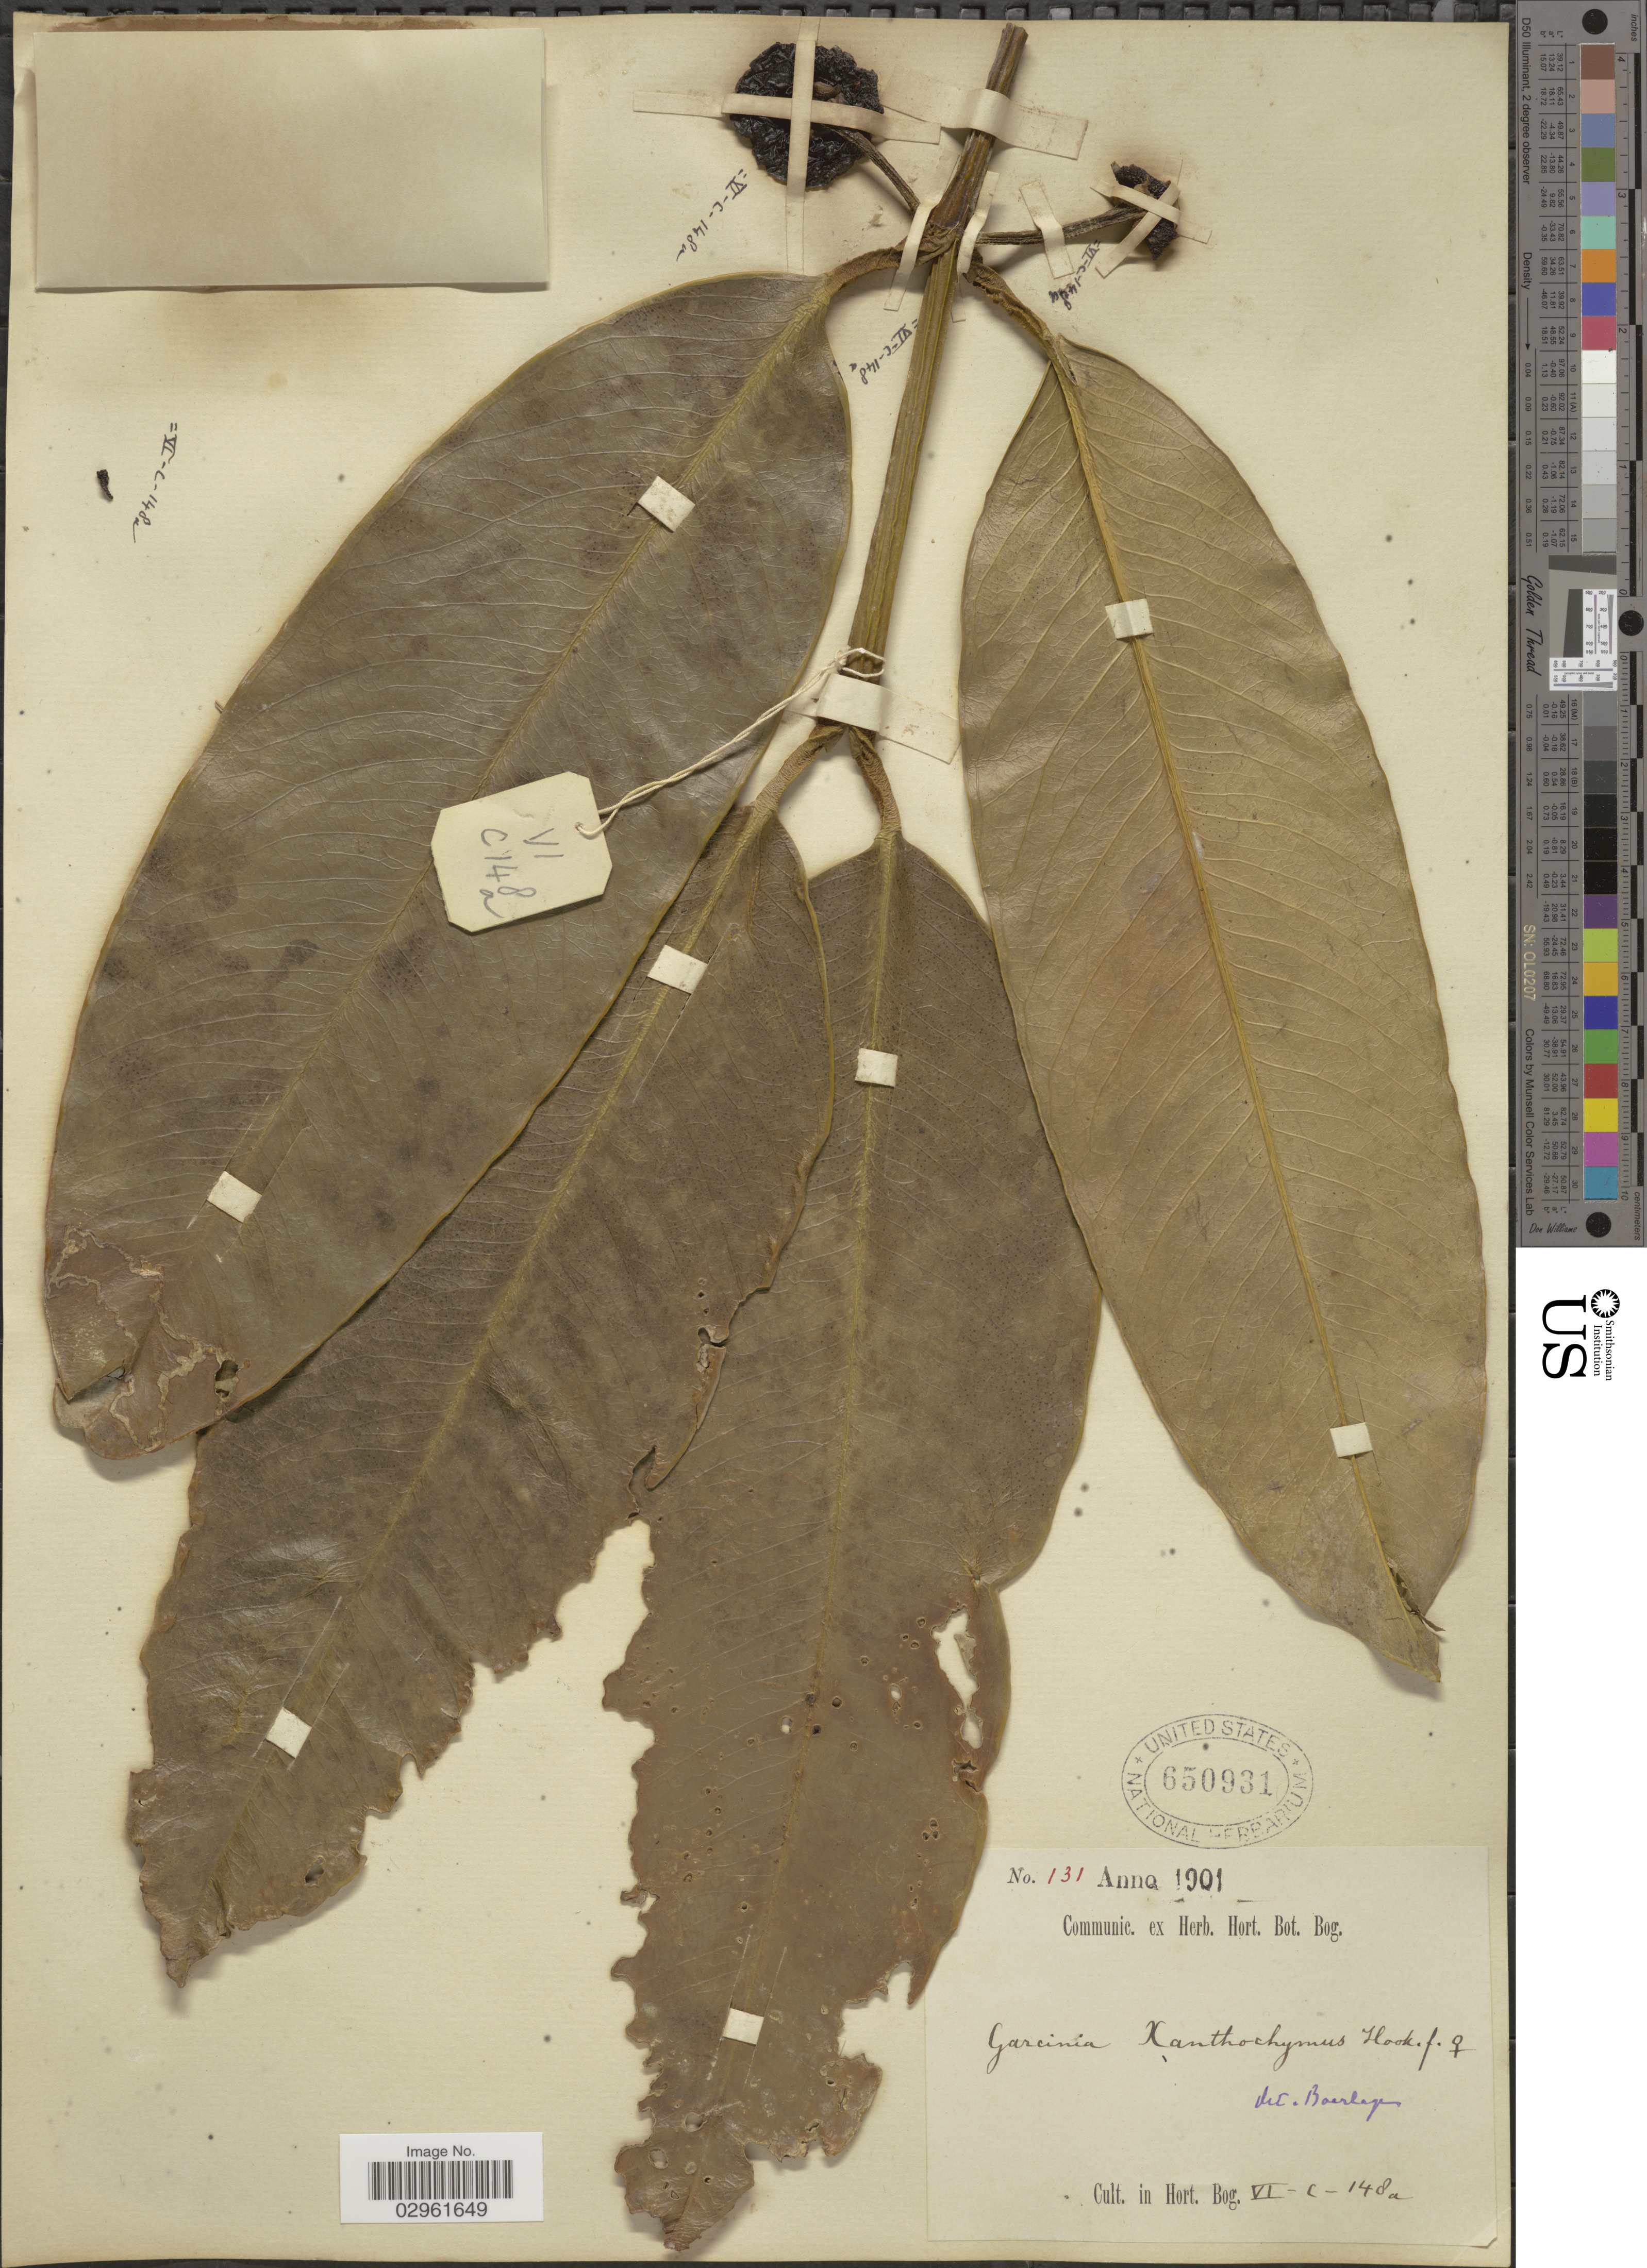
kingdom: Plantae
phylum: Tracheophyta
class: Magnoliopsida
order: Malpighiales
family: Clusiaceae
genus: Garcinia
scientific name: Garcinia xanthochymus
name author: Hook. f. ex T. Anderson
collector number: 131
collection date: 1901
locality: In Hort. Bog. VI-c-148a [unsure placement]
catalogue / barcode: US 650931